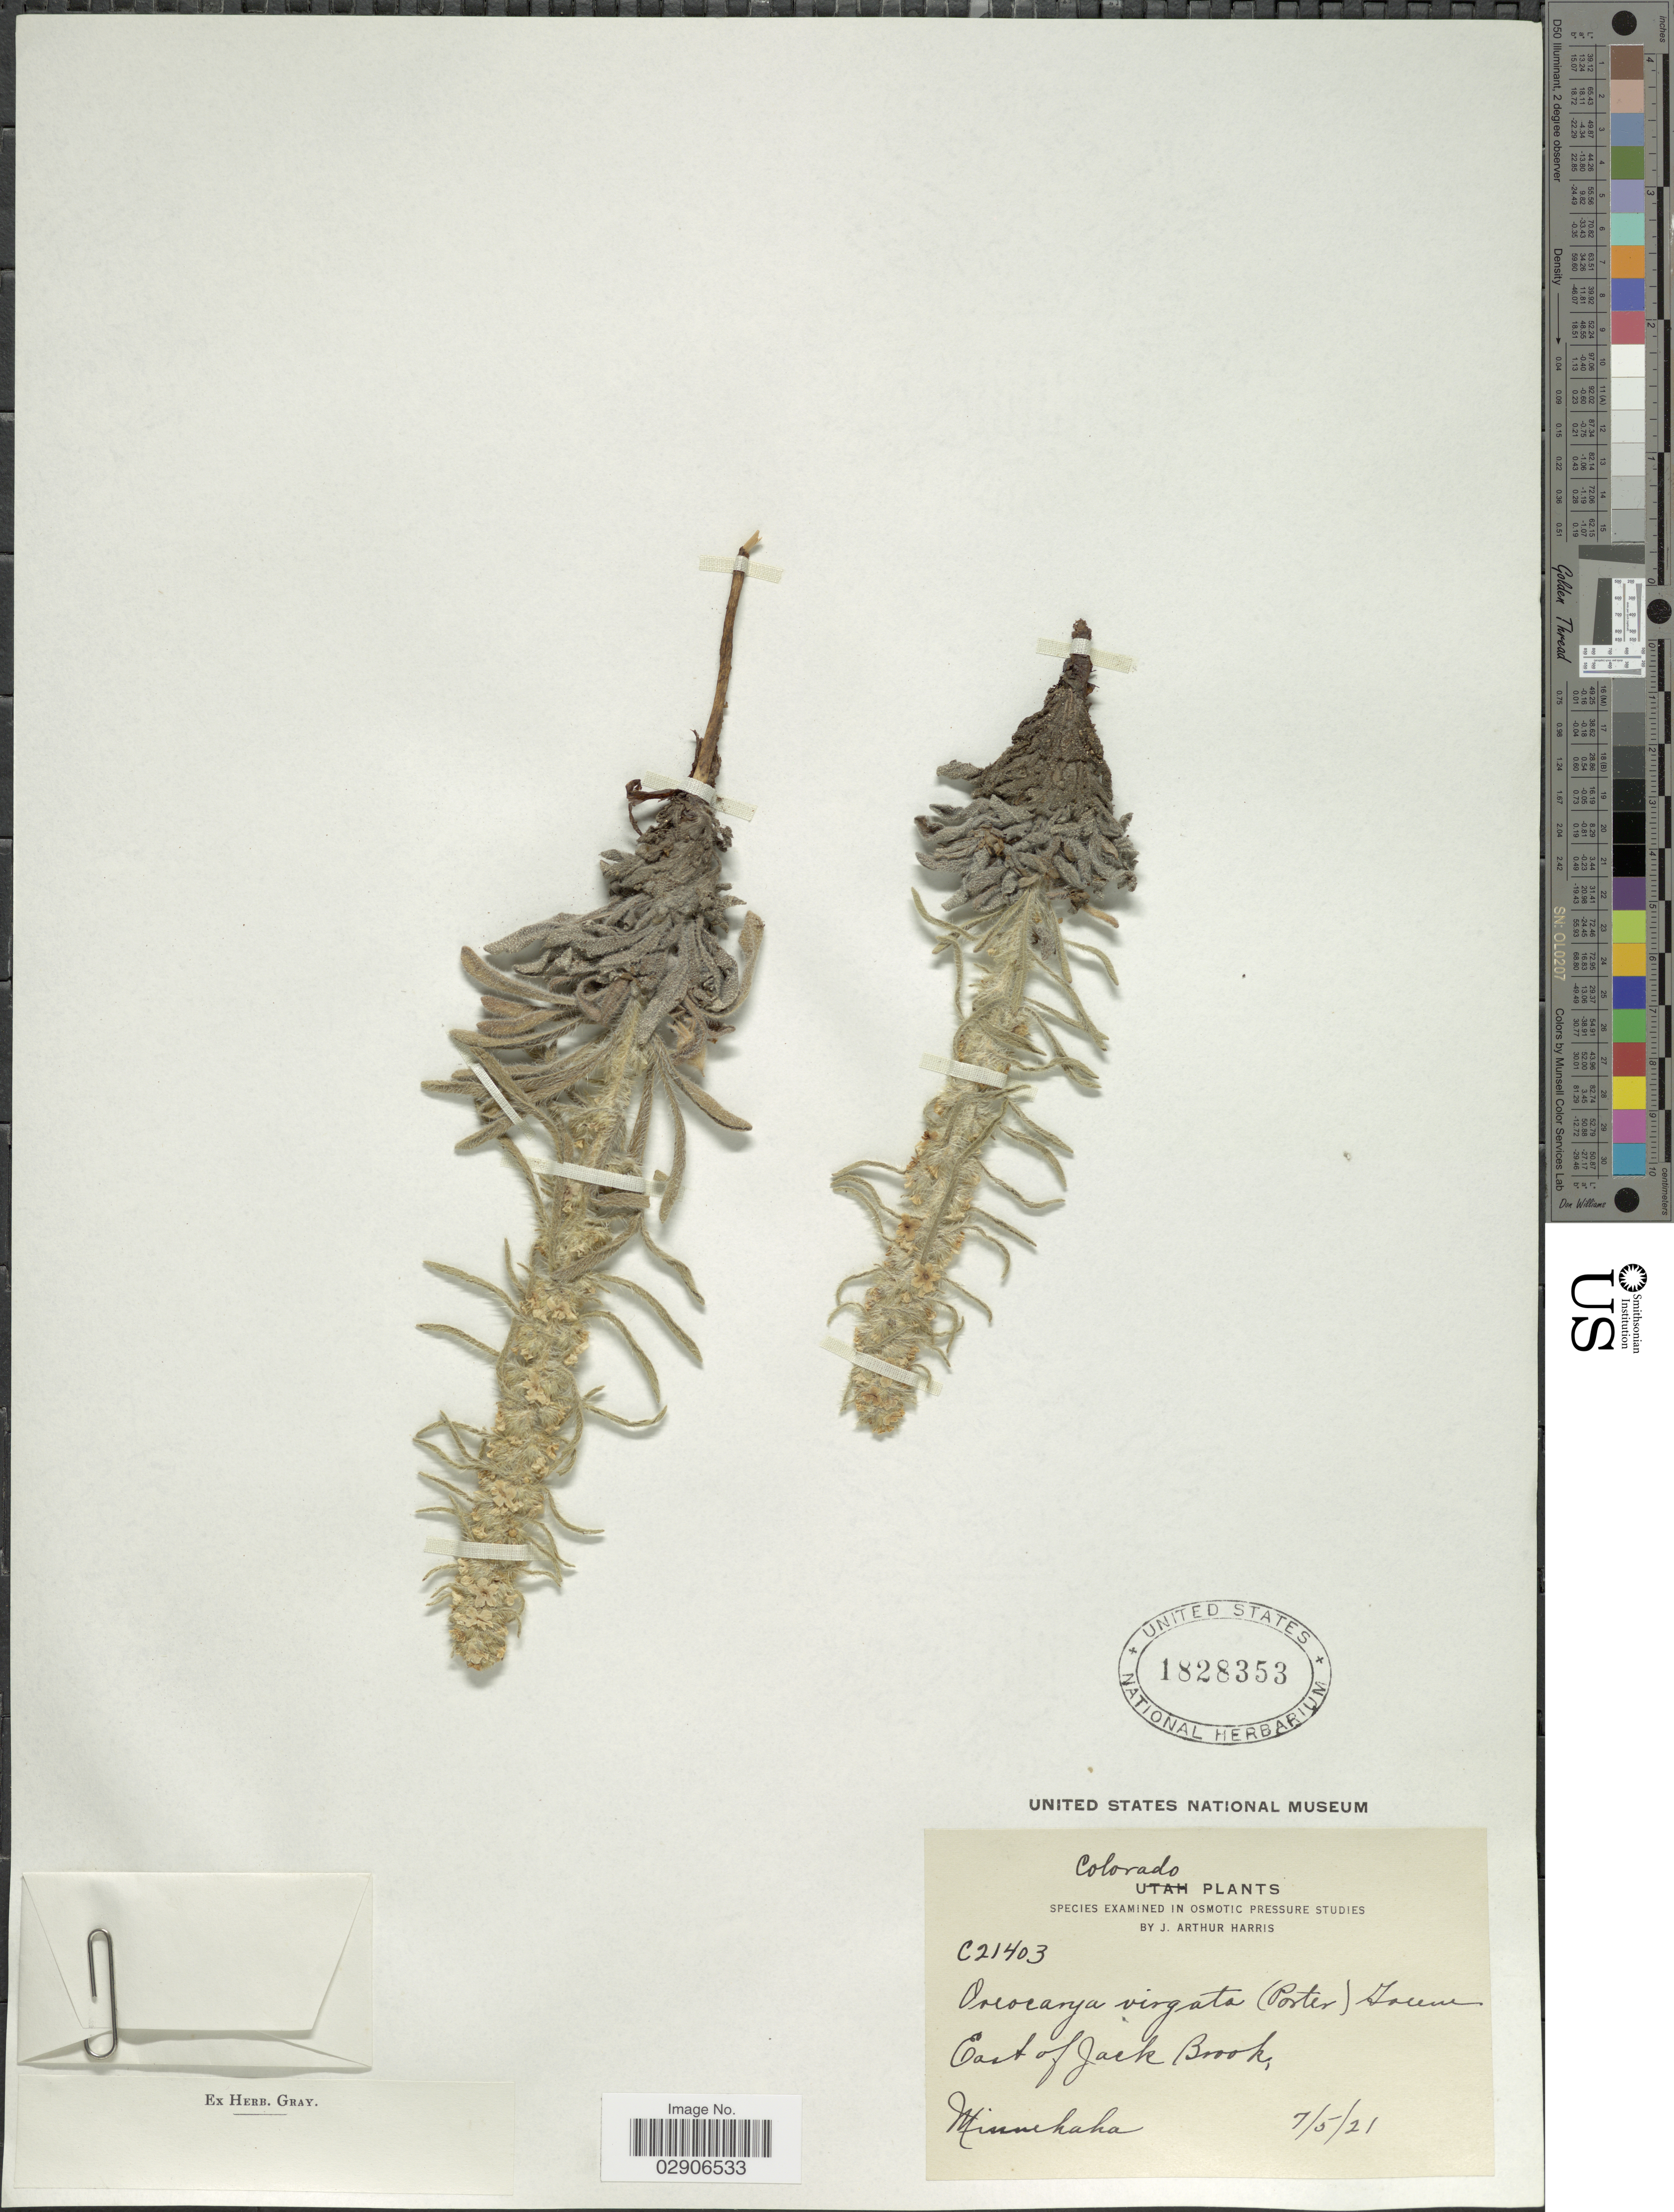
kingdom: Plantae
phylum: Tracheophyta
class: Magnoliopsida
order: Boraginales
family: Boraginaceae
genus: Oreocarya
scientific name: Oreocarya virgata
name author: (Porter) Greene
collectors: J. A. Harris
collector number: c21403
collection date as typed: Transcribed d/m/y: 5/7/21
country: United States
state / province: Colorado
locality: East of Jack Brook. Minnehaha.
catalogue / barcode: US 1828353